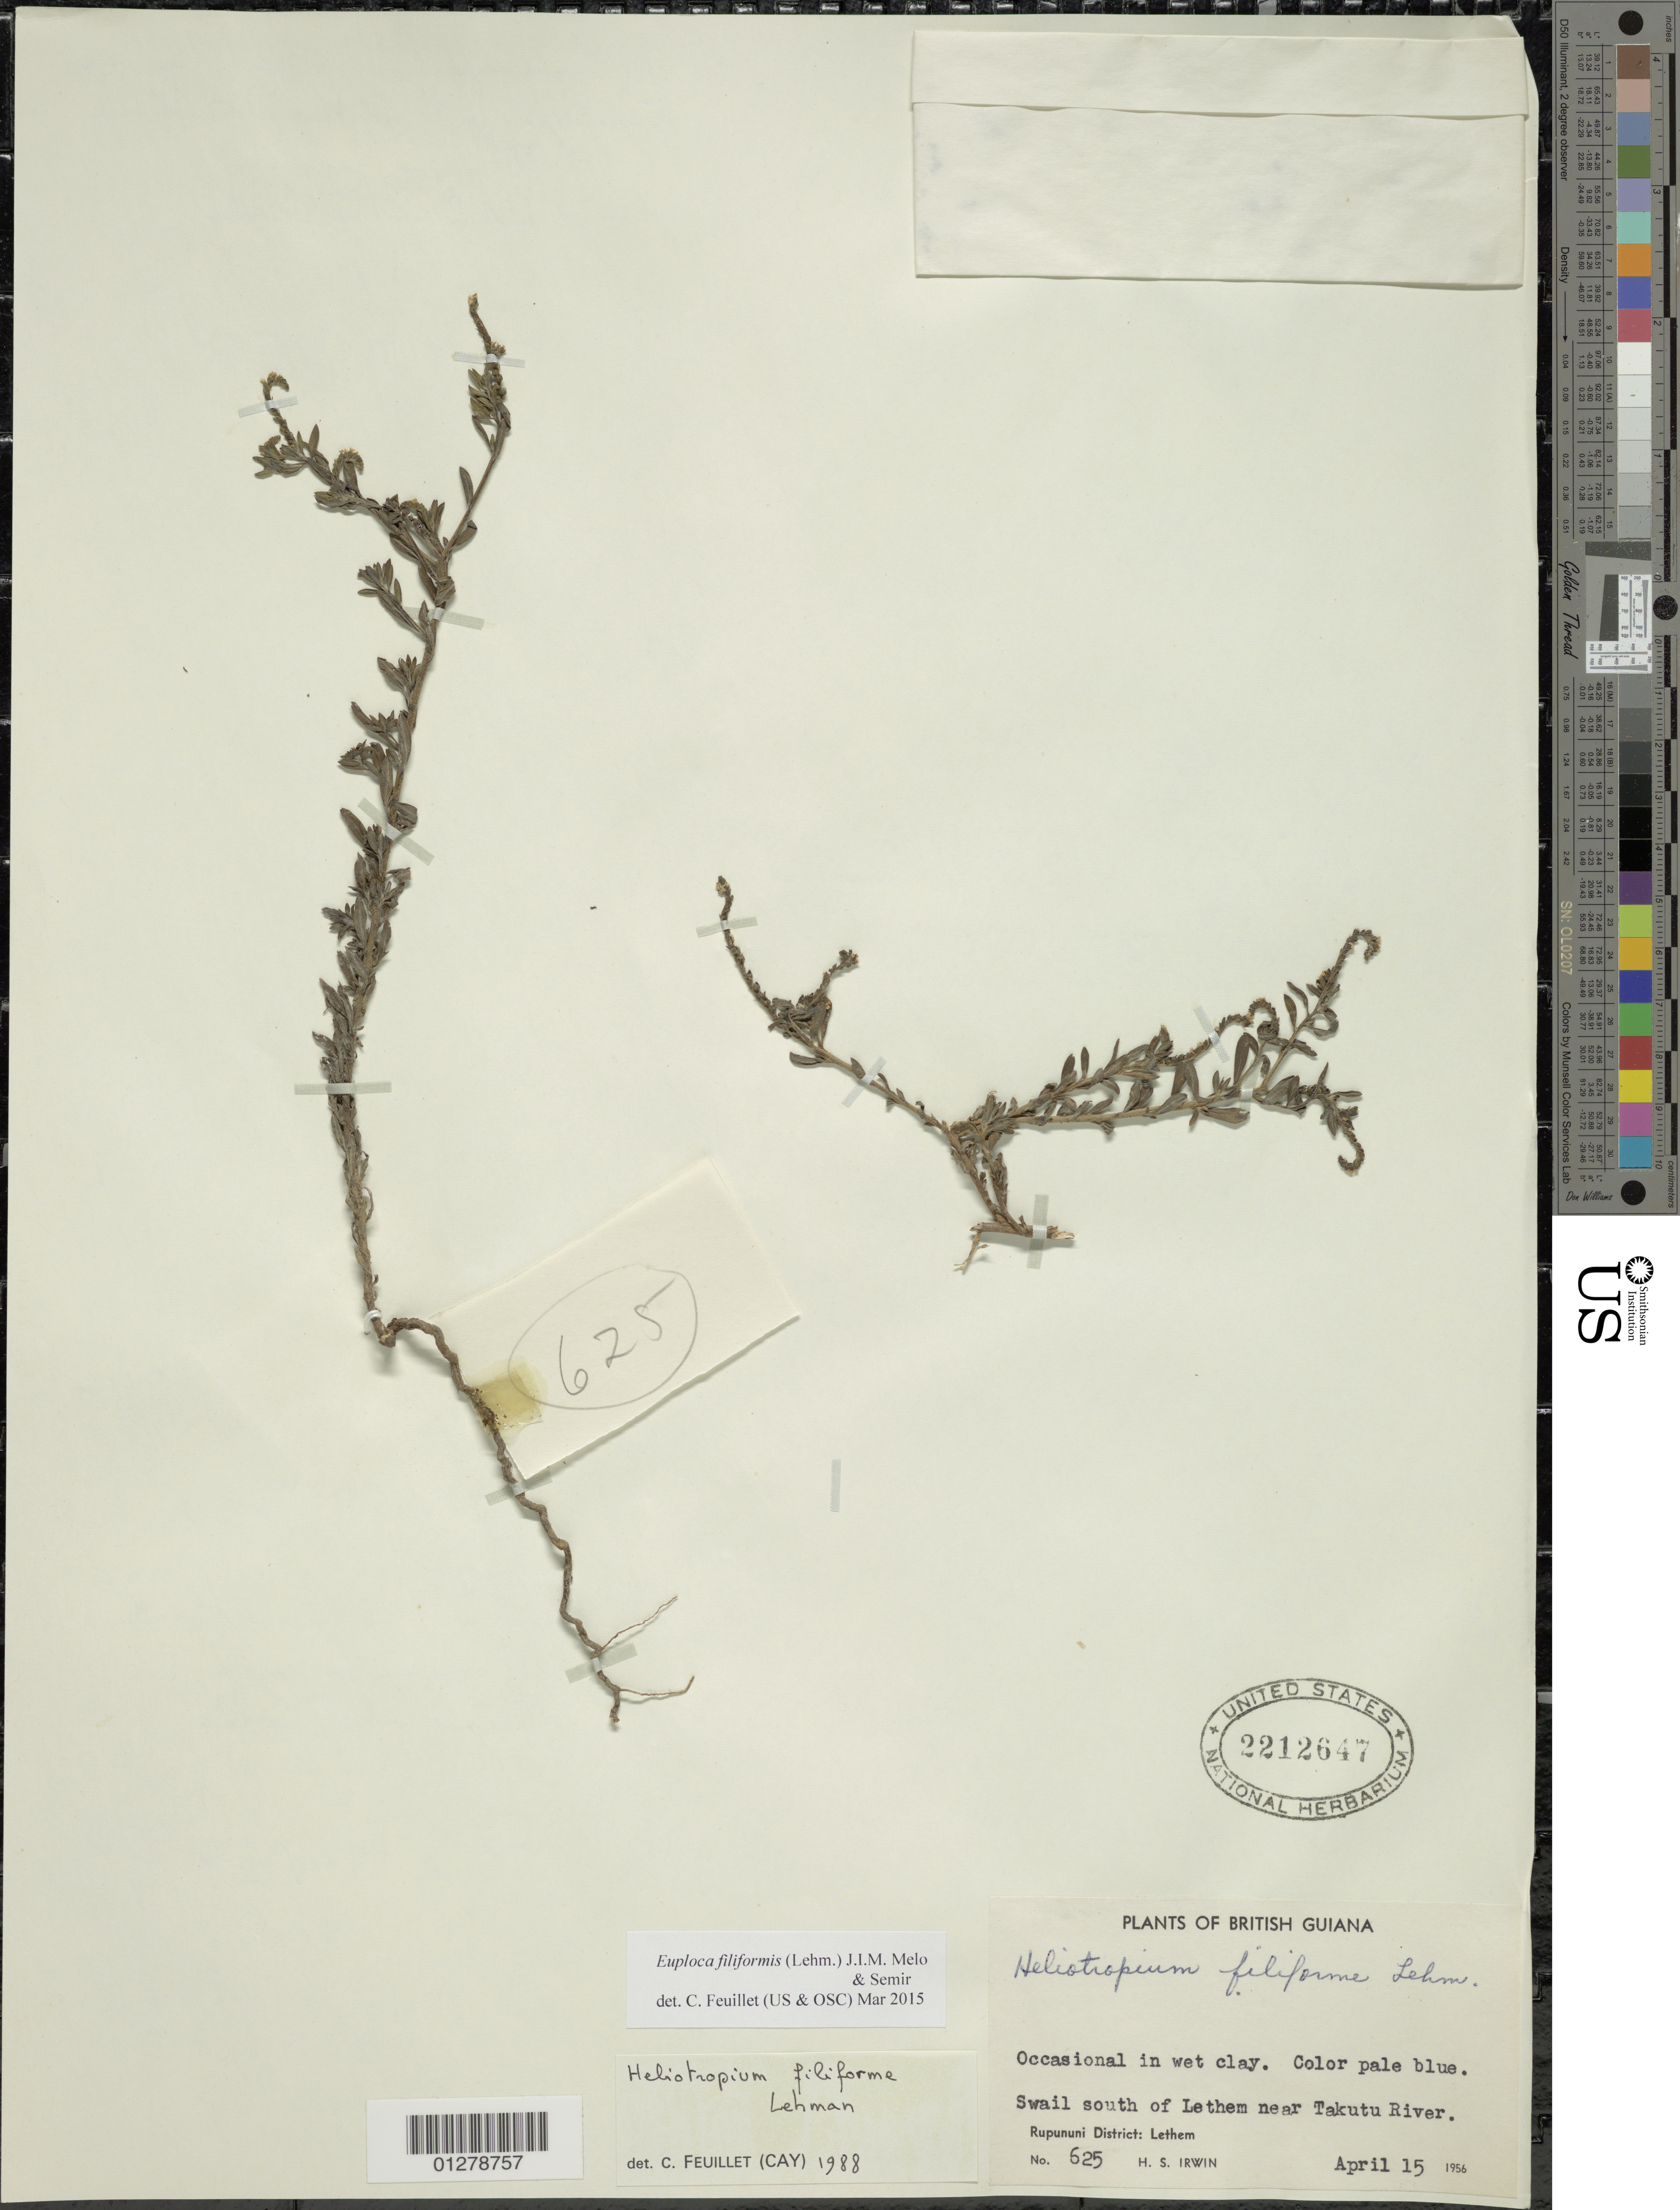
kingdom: Plantae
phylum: Tracheophyta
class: Magnoliopsida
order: Boraginales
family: Heliotropiaceae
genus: Euploca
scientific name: Euploca filiformis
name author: (Lehm.) J.I.M. Melo & Semir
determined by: Feuillet, C.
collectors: H. Irwin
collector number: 625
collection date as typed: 15 Apr 1956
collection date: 1956-04-15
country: Guyana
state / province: U. Takutu-U. Essequibo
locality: Lethem, swail south of Lethem near Takutu River. [In former Rupununi Region.]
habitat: Occasional in wet clay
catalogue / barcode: US 2212647